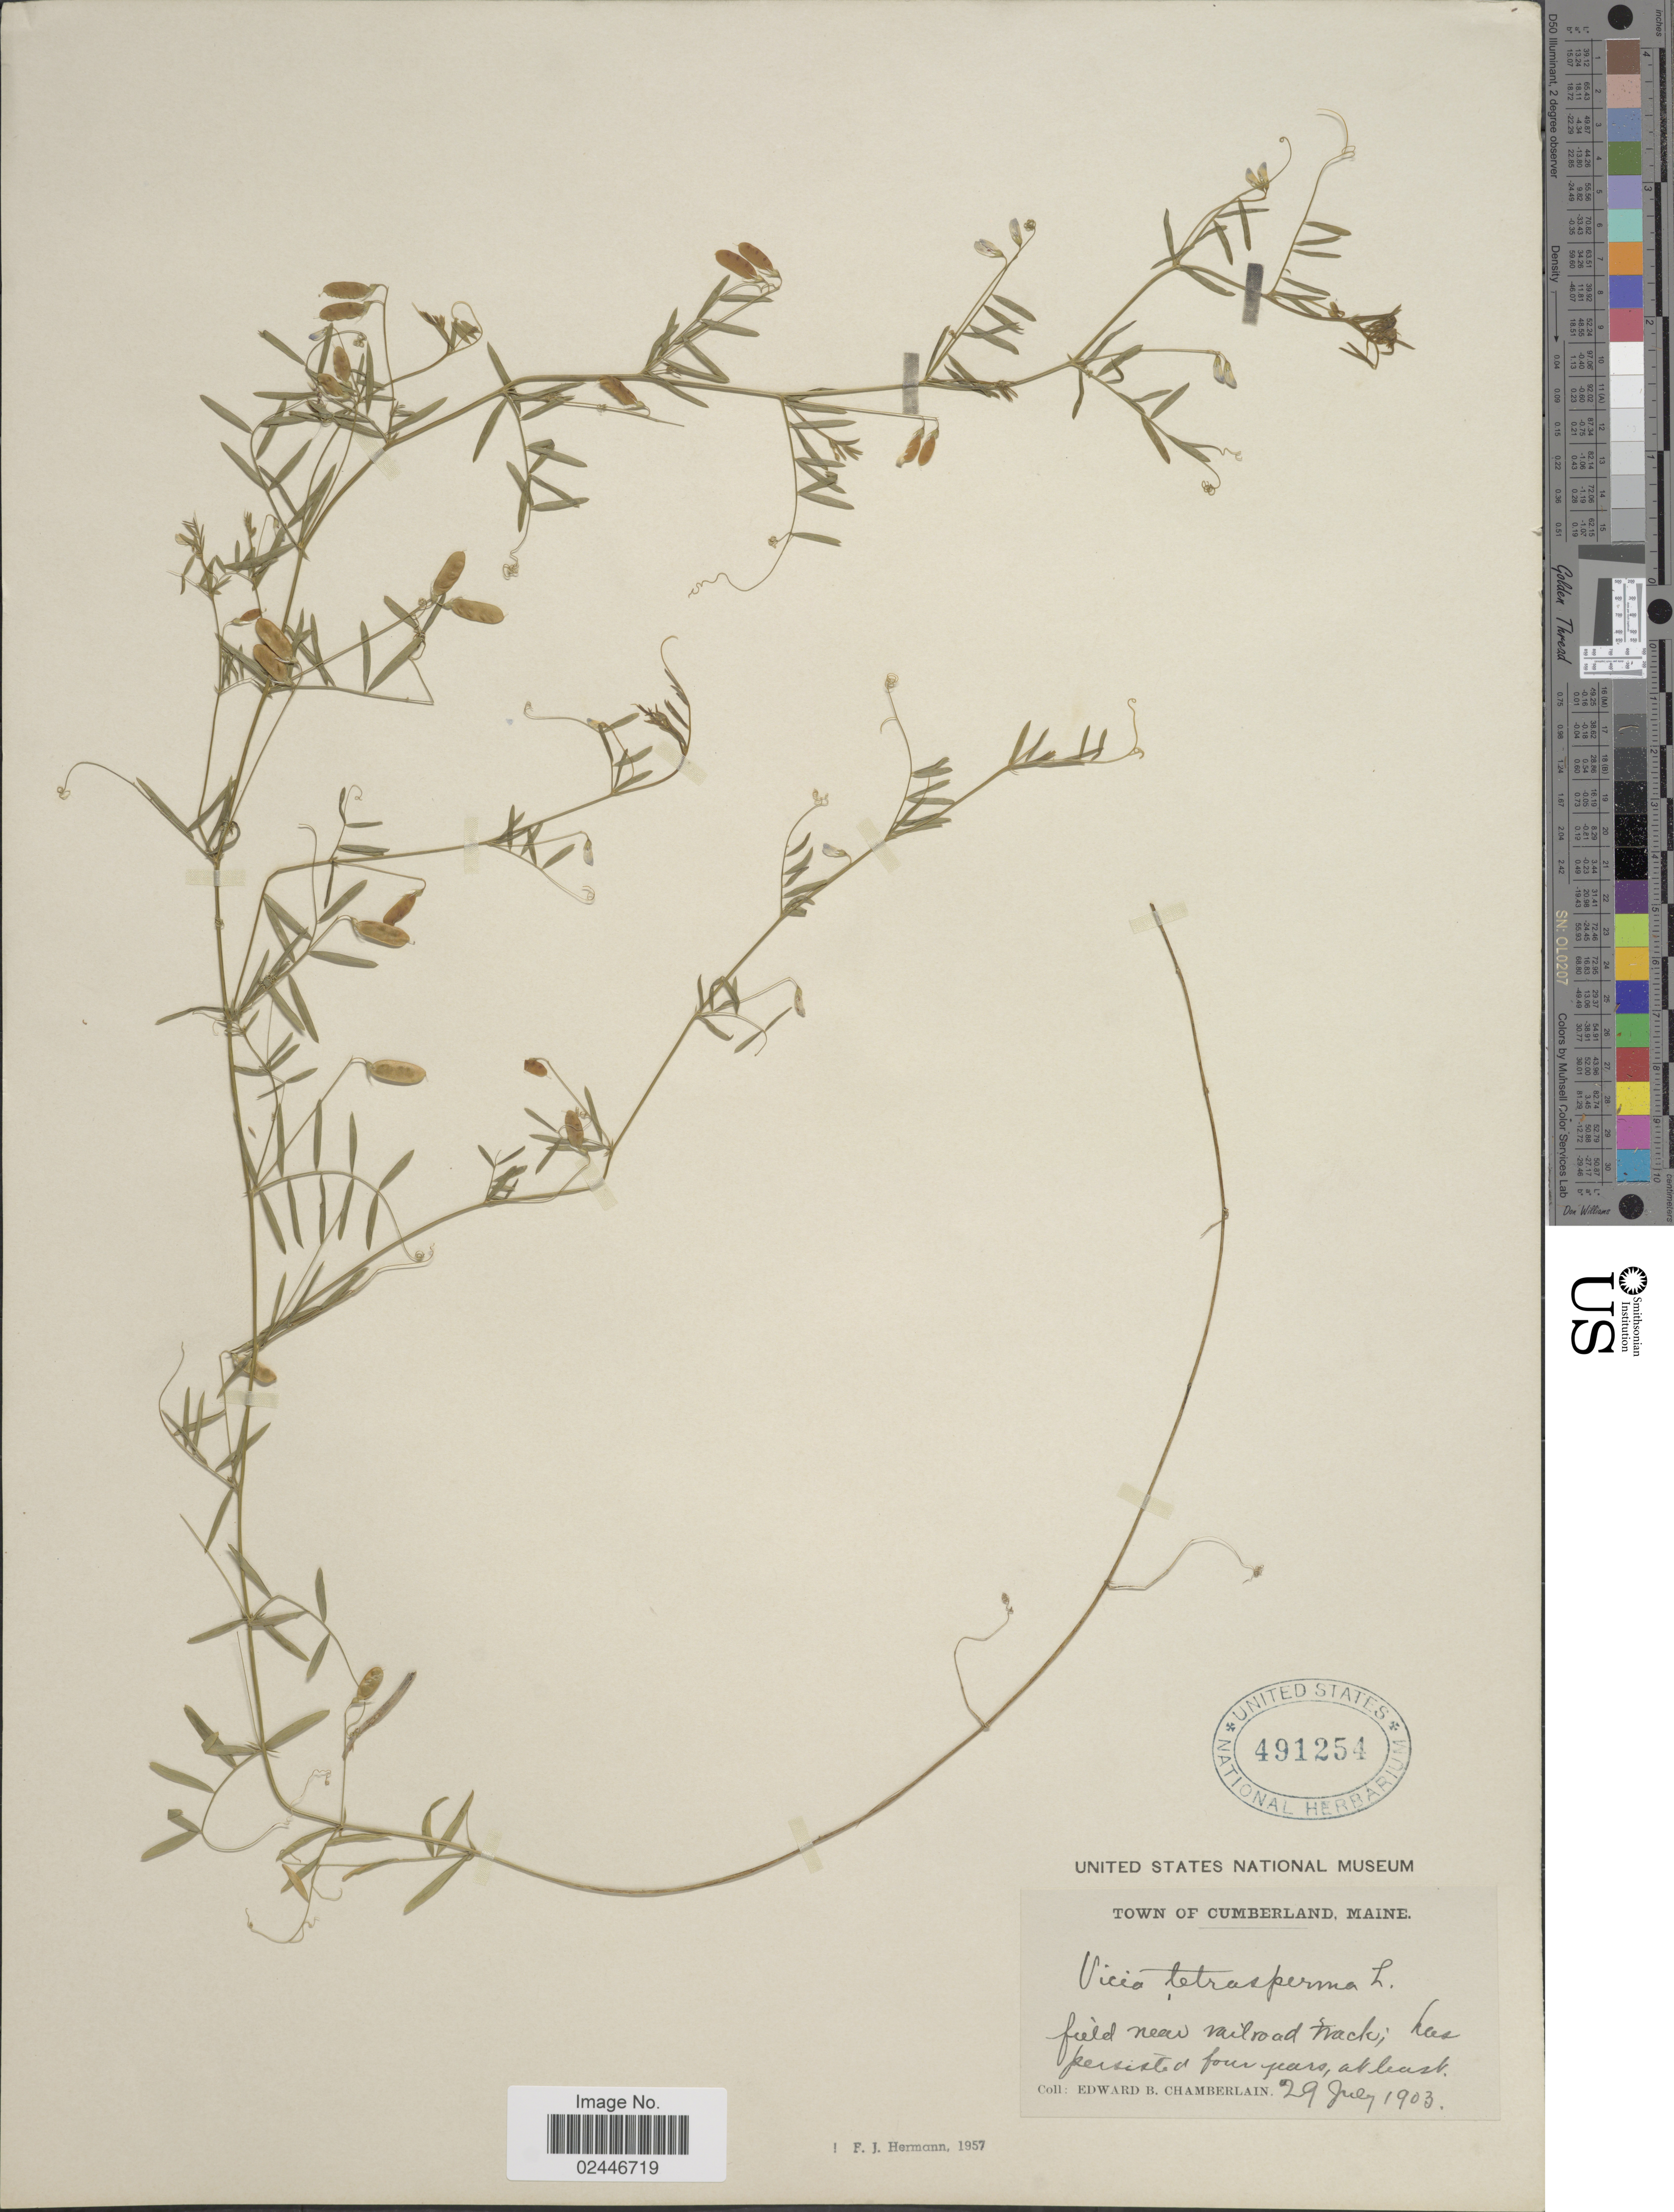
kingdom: Plantae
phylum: Tracheophyta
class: Magnoliopsida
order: Fabales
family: Fabaceae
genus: Vicia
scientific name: Vicia tetrasperma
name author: (L.) Schreb.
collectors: E. Chamberlain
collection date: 1903-07-29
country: United States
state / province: Maine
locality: Town of Cumberland, field near railroad track.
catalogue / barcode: US 491254